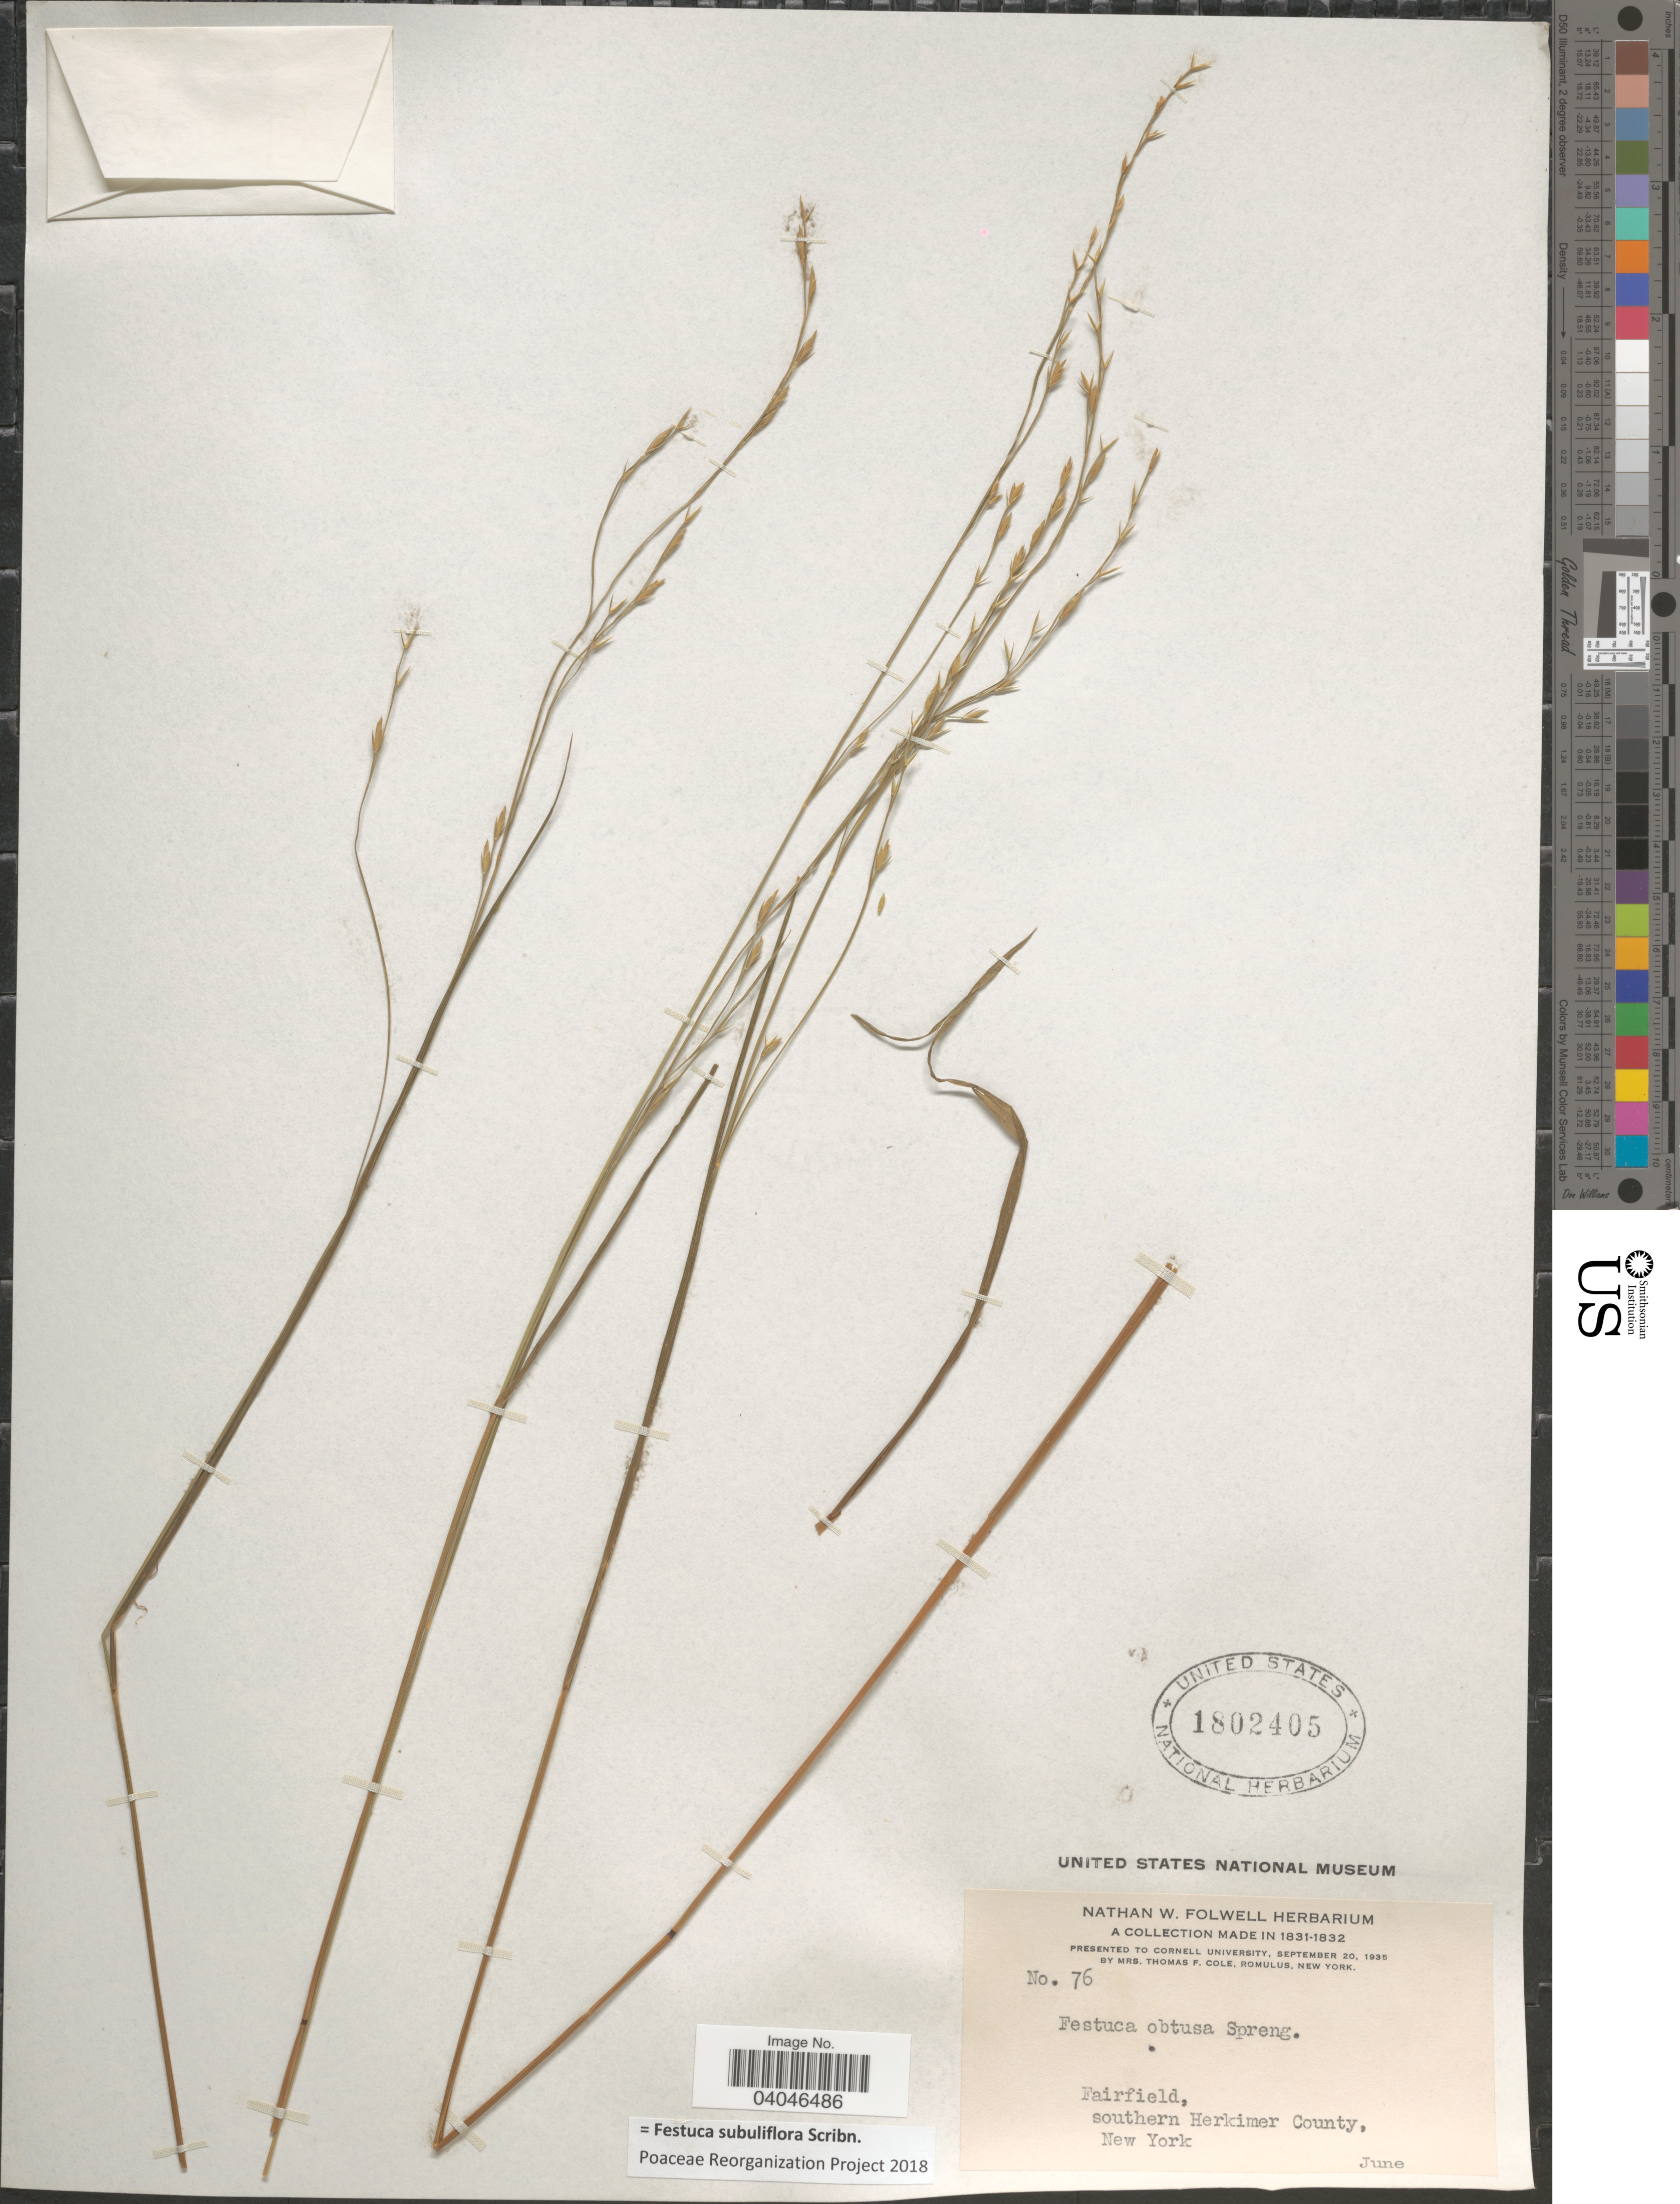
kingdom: Plantae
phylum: Tracheophyta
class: Liliopsida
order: Poales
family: Poaceae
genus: Festuca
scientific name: Festuca subuliflora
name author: Scribn.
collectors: ex herb. Nathan W. Folwell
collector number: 76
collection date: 1831-06/1832-06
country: United States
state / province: New York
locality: Fairfield, southern Herkimer County.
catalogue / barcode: US 1802405